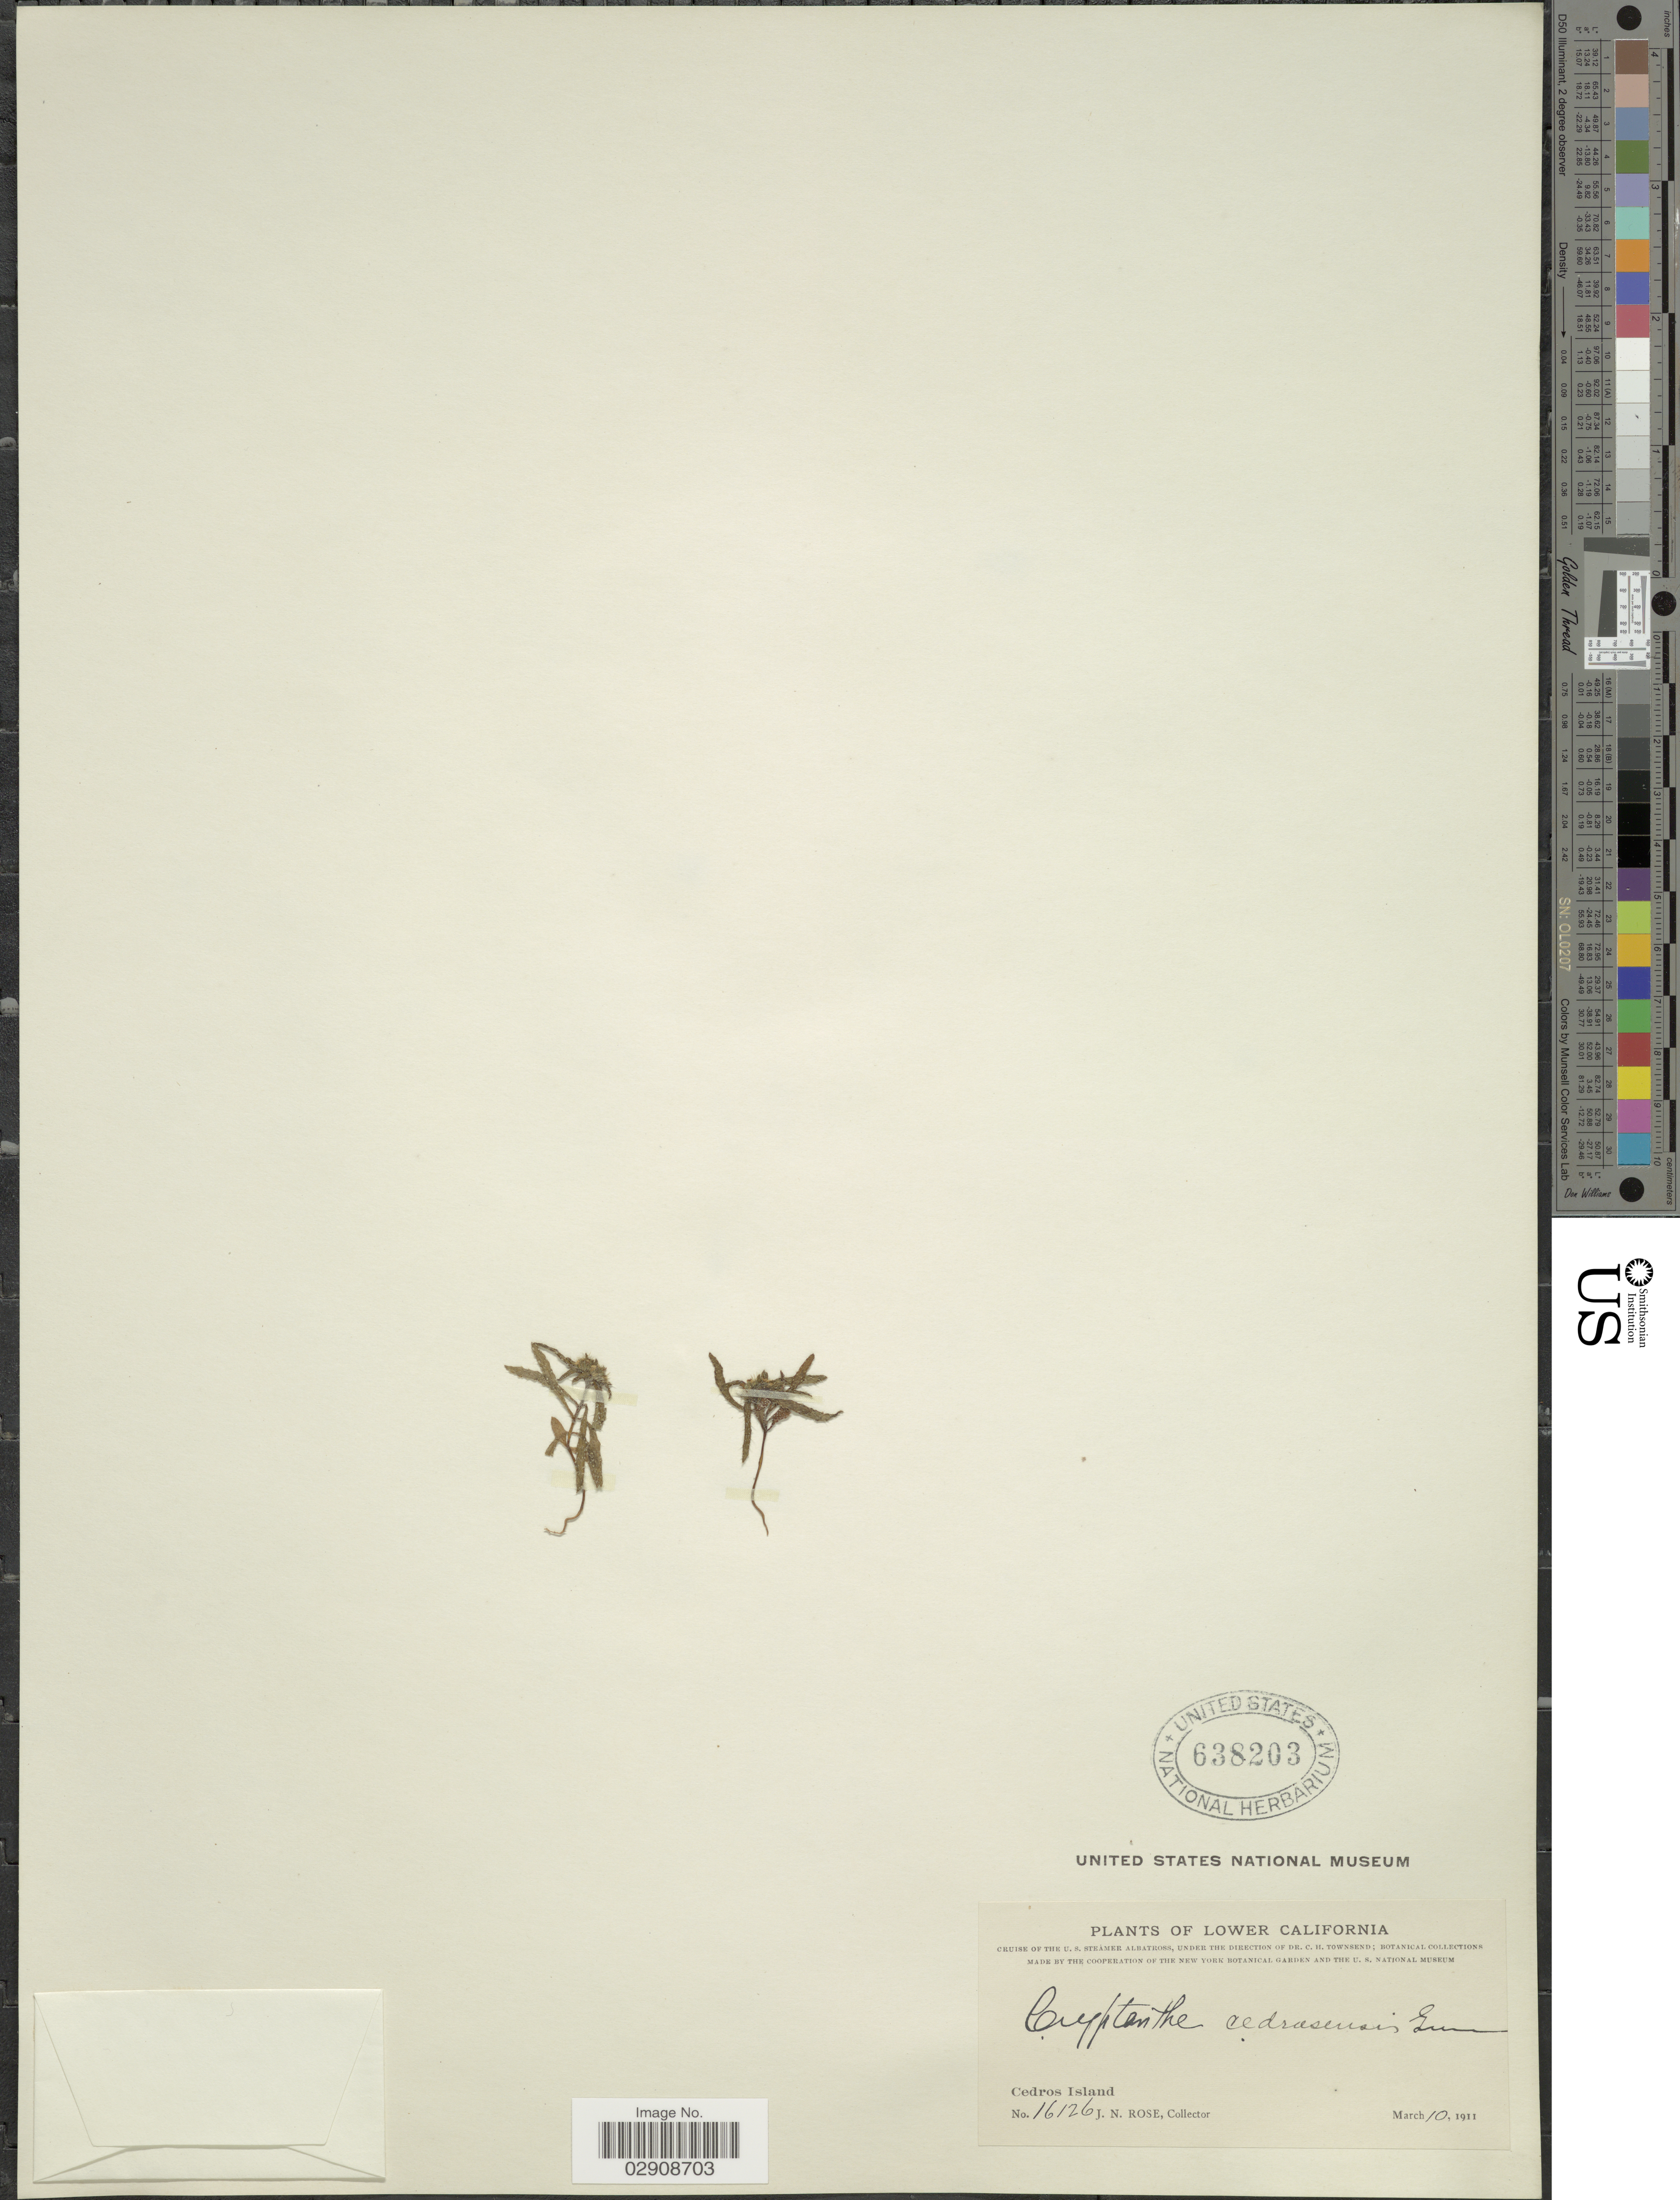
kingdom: Plantae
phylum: Tracheophyta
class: Magnoliopsida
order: Boraginales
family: Boraginaceae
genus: Cryptantha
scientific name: Cryptantha cedrosensis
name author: S.W. Greene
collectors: J. N. Rose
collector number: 16126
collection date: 1911-03-10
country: Mexico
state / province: Baja California Norte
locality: Lower California. Cedros Island.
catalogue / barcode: US 638203